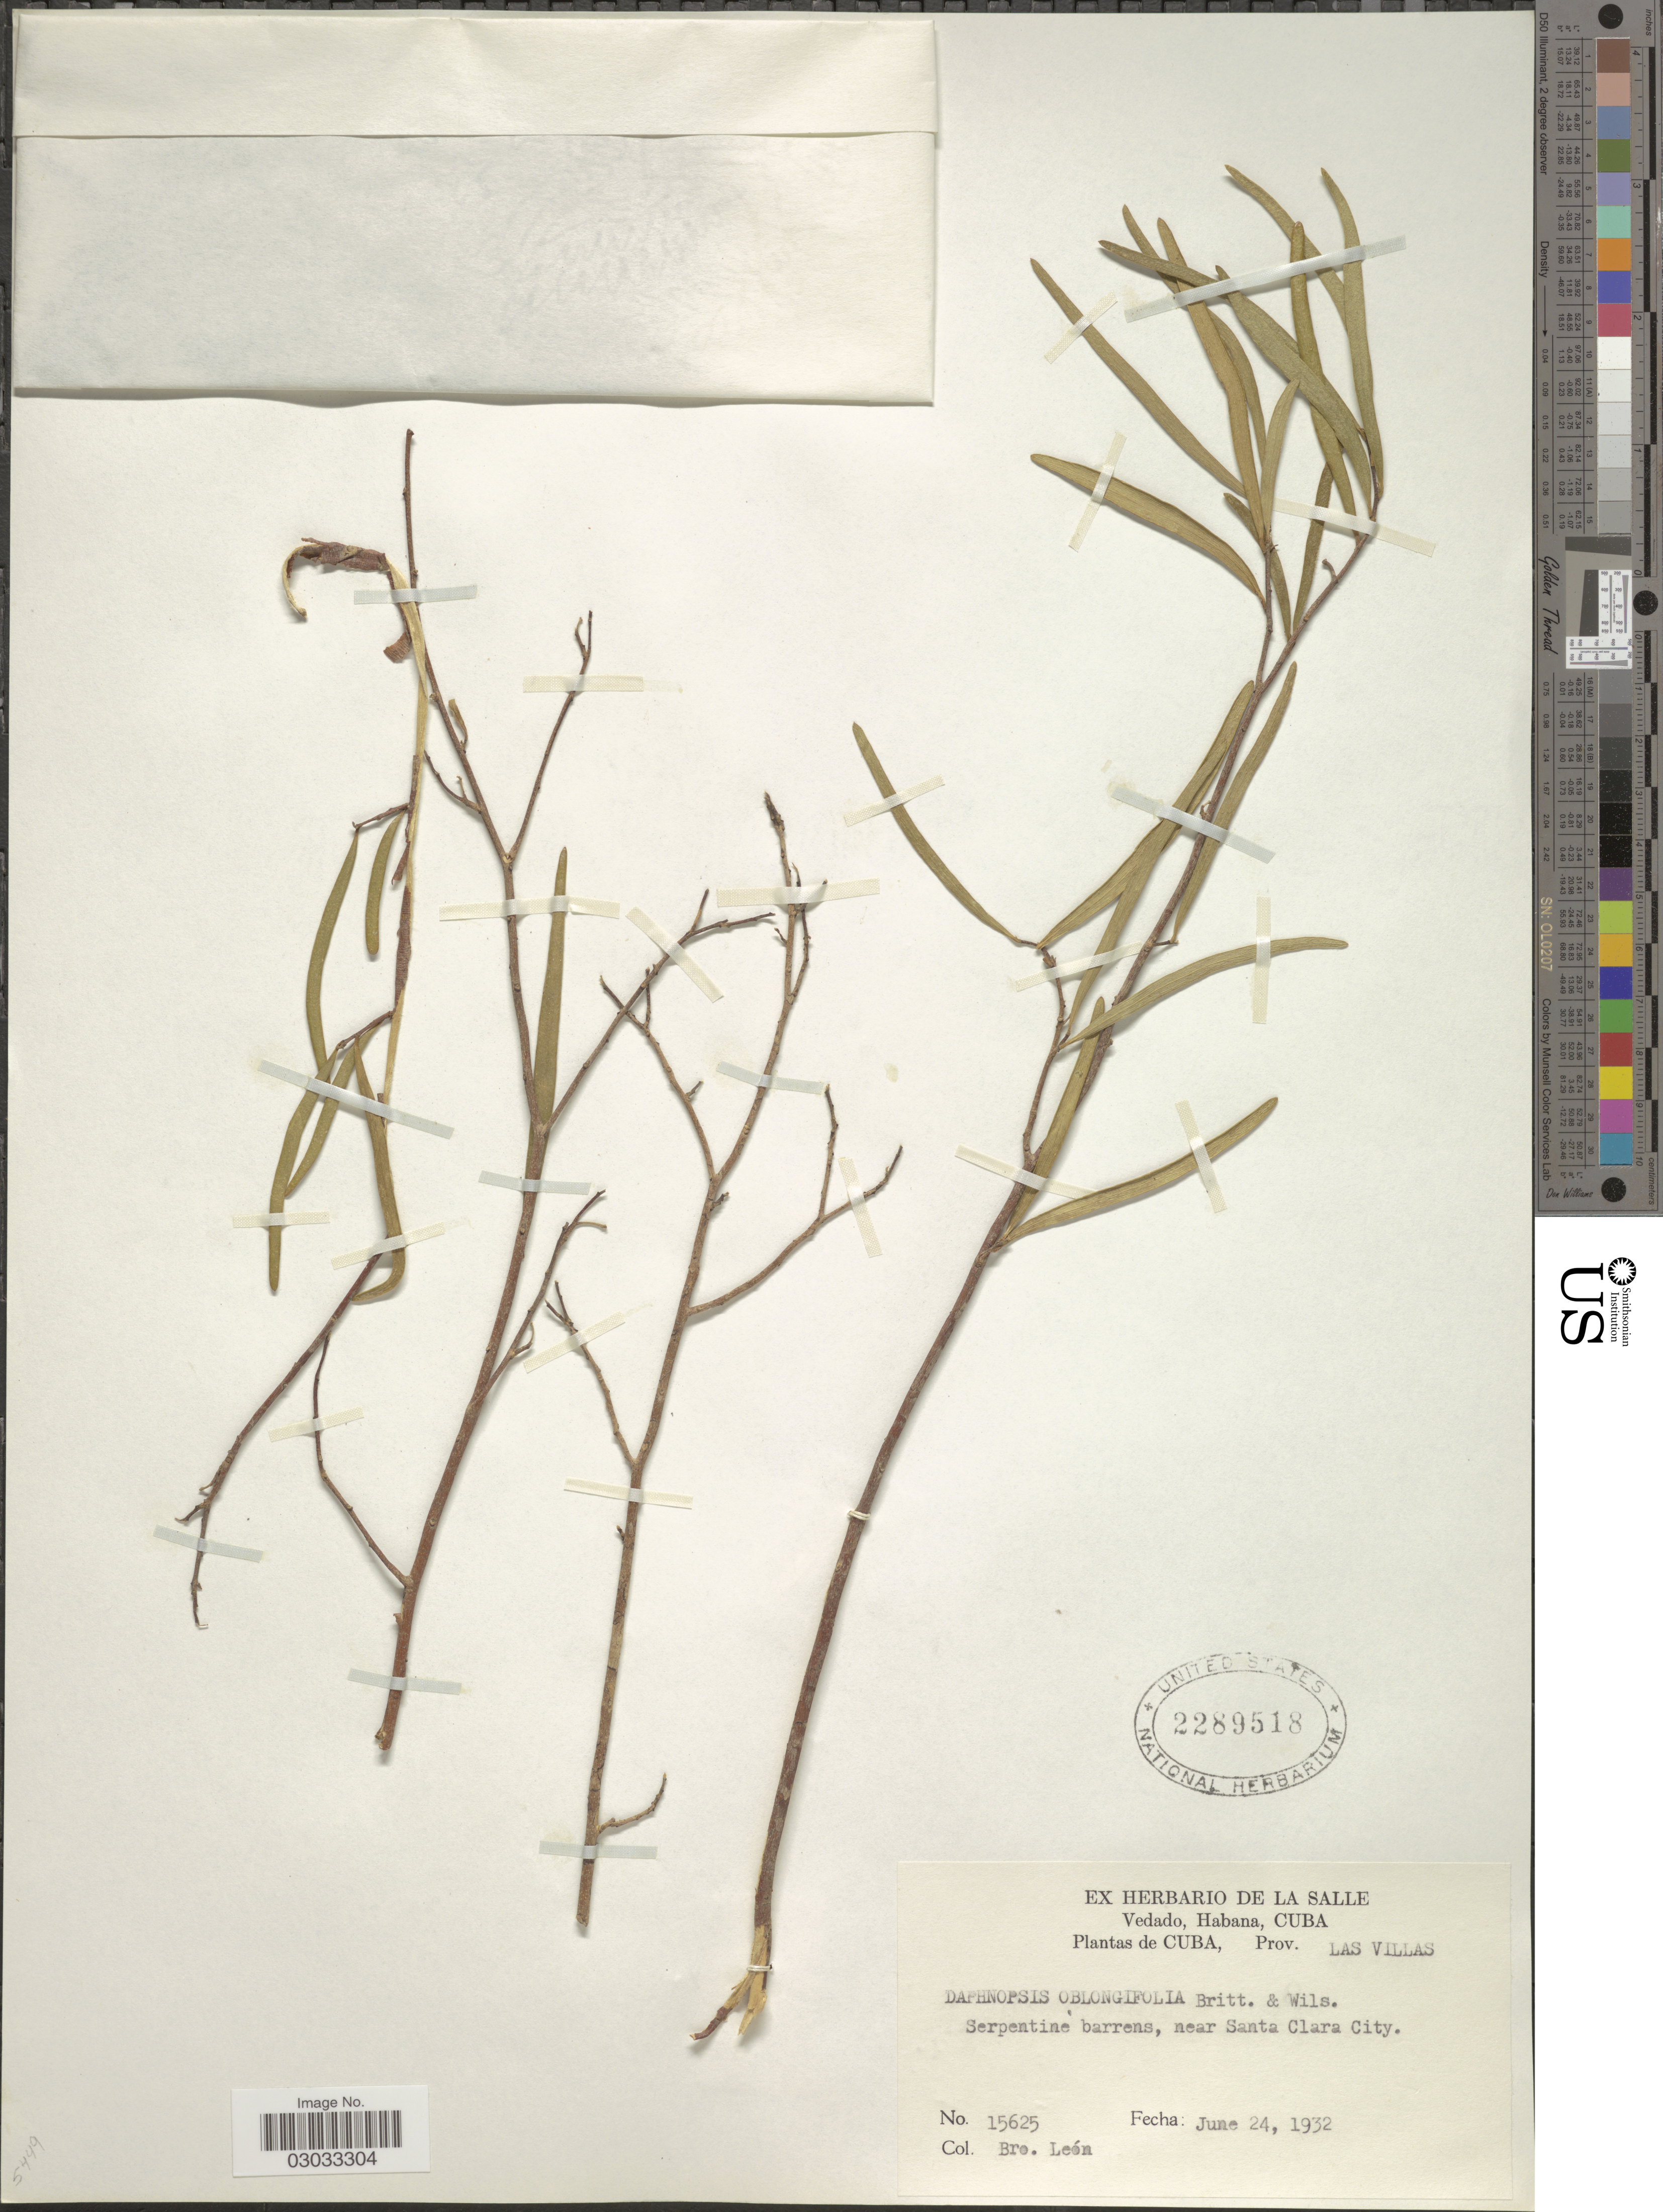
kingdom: Plantae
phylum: Tracheophyta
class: Magnoliopsida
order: Malvales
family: Thymelaeaceae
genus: Daphnopsis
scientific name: Daphnopsis oblongifolia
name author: Britton & P. Wilson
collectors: B. León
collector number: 15625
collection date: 1932-06-24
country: Cuba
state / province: Las Villas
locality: Serpentine barrens, near Santa Clara City.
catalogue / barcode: US 2289518